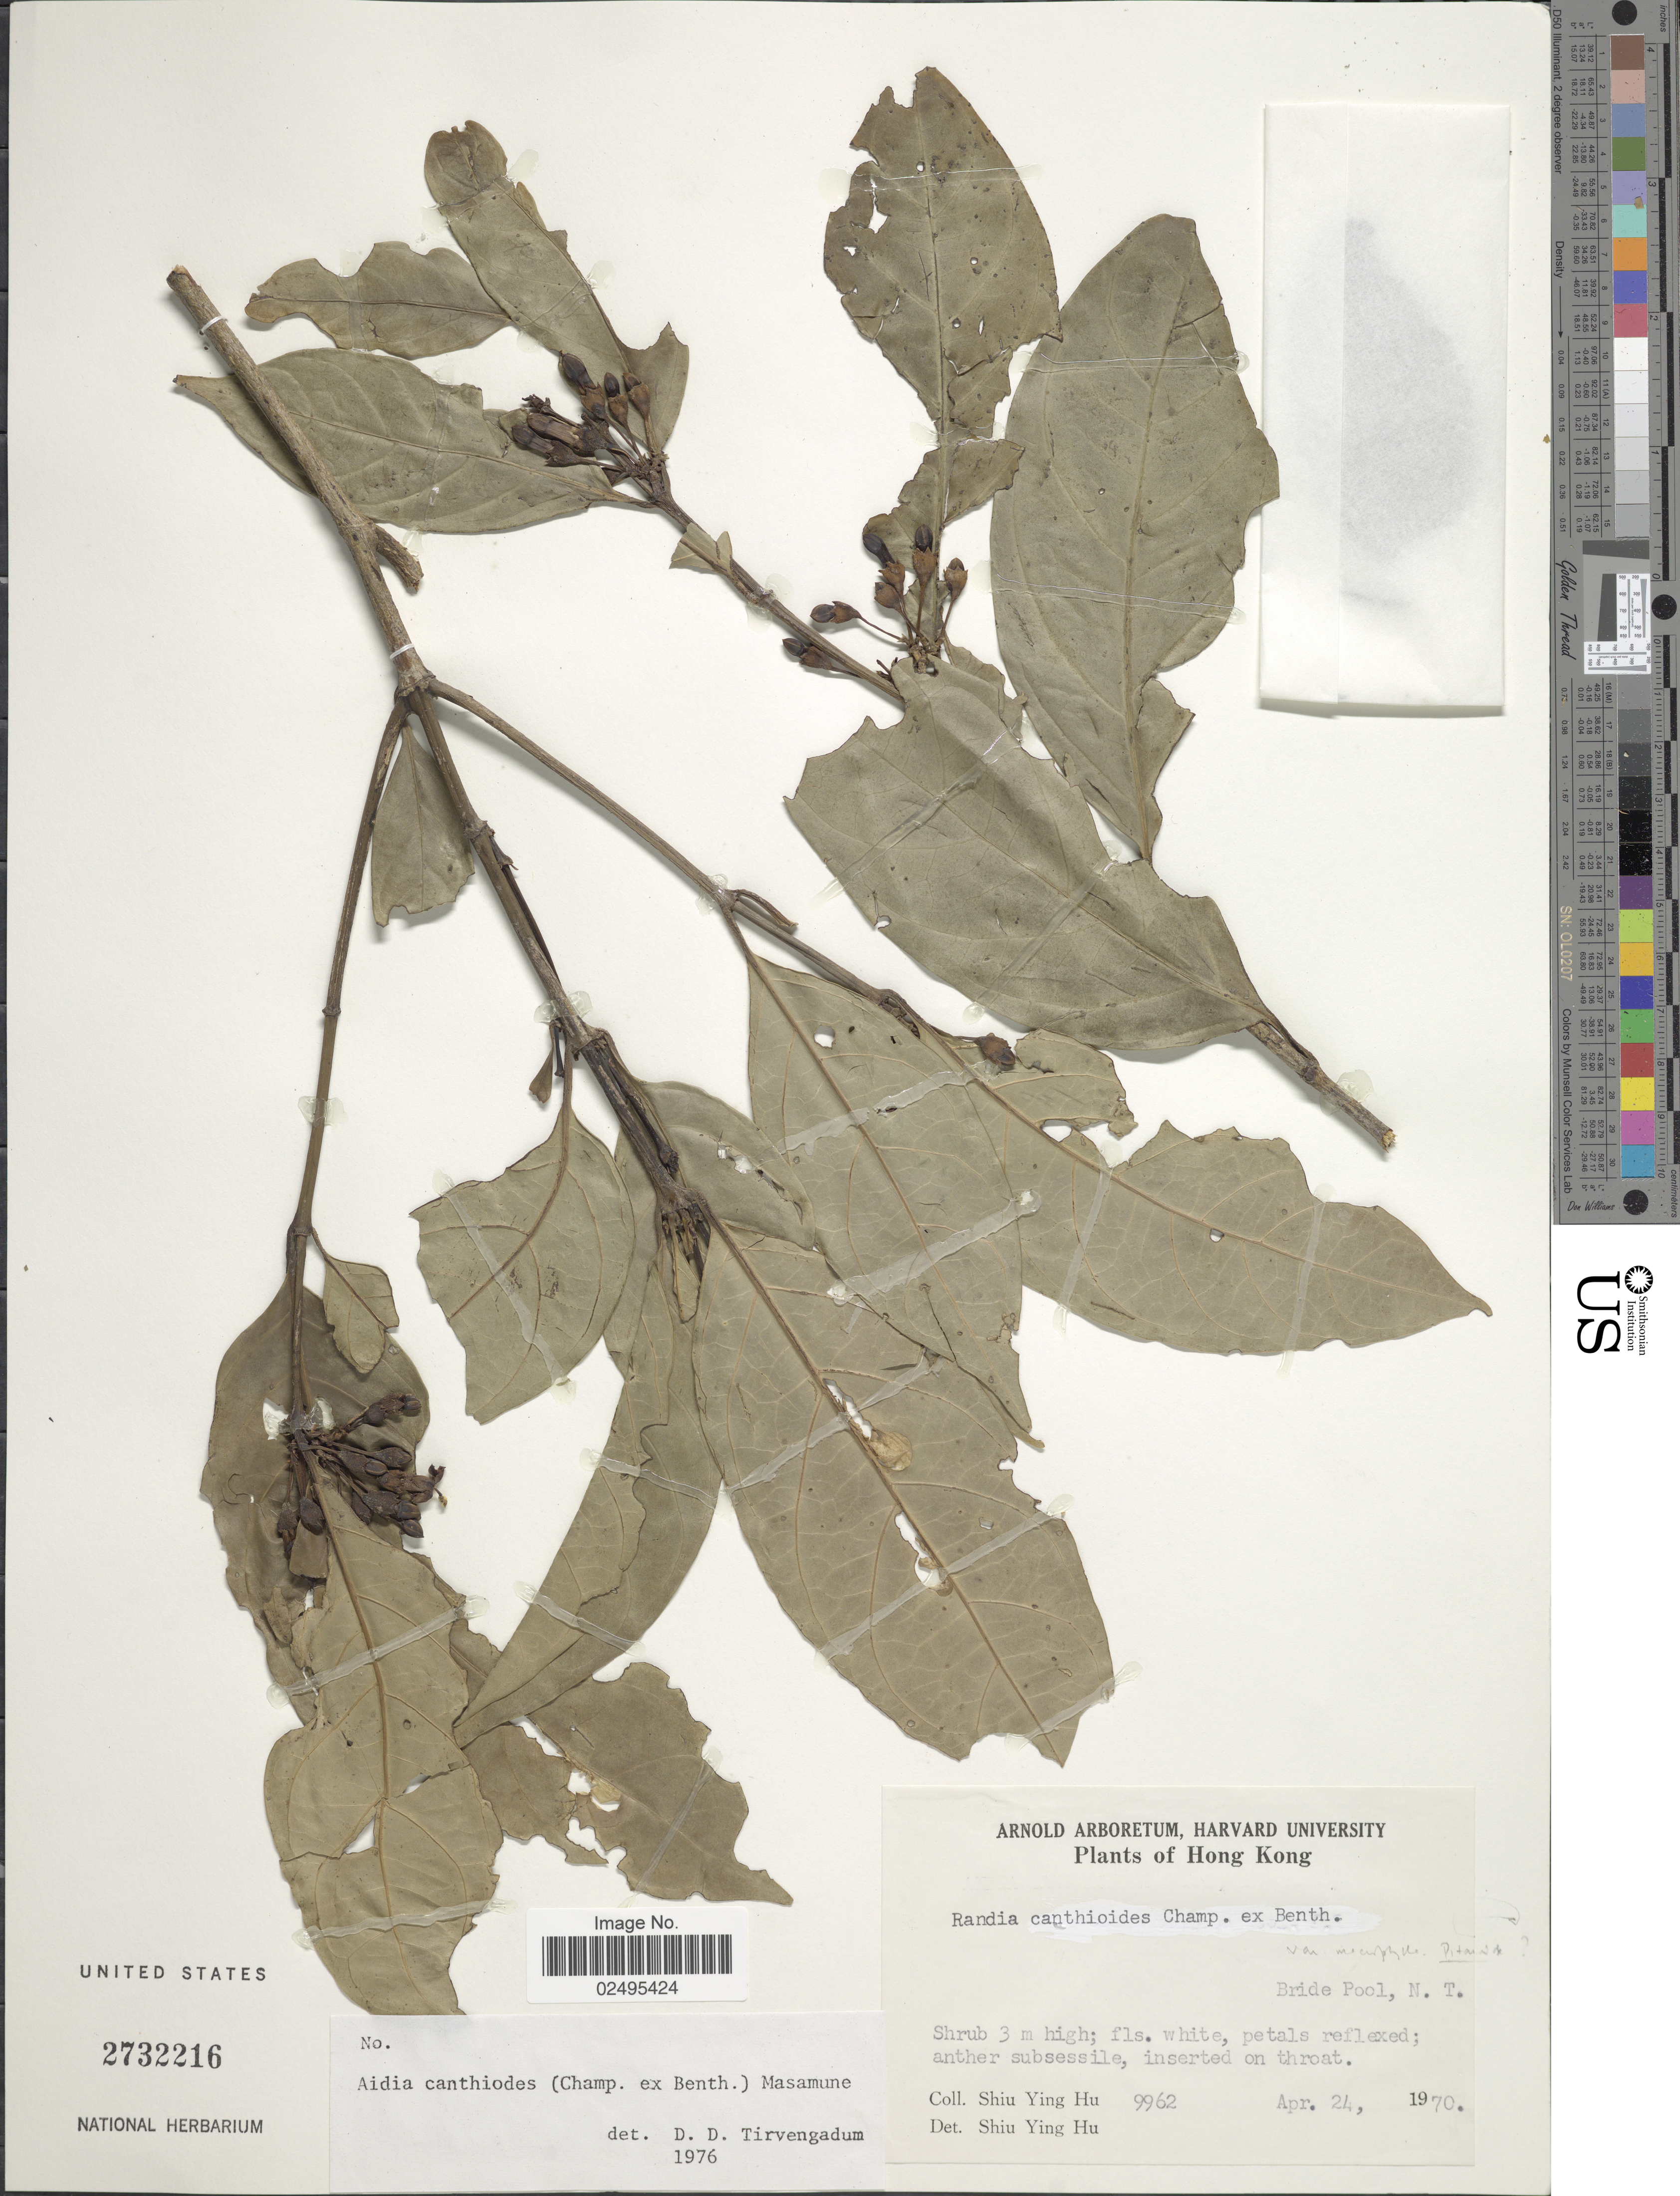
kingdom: Plantae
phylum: Tracheophyta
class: Magnoliopsida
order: Gentianales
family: Rubiaceae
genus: Aidia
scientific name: Aidia canthioides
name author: (Champ. ex Benth.) Masam.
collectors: S. Y. Hu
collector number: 9962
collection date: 1970-04-24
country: China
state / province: Hong Kong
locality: Bride Pool, N.T.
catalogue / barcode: US 2732216